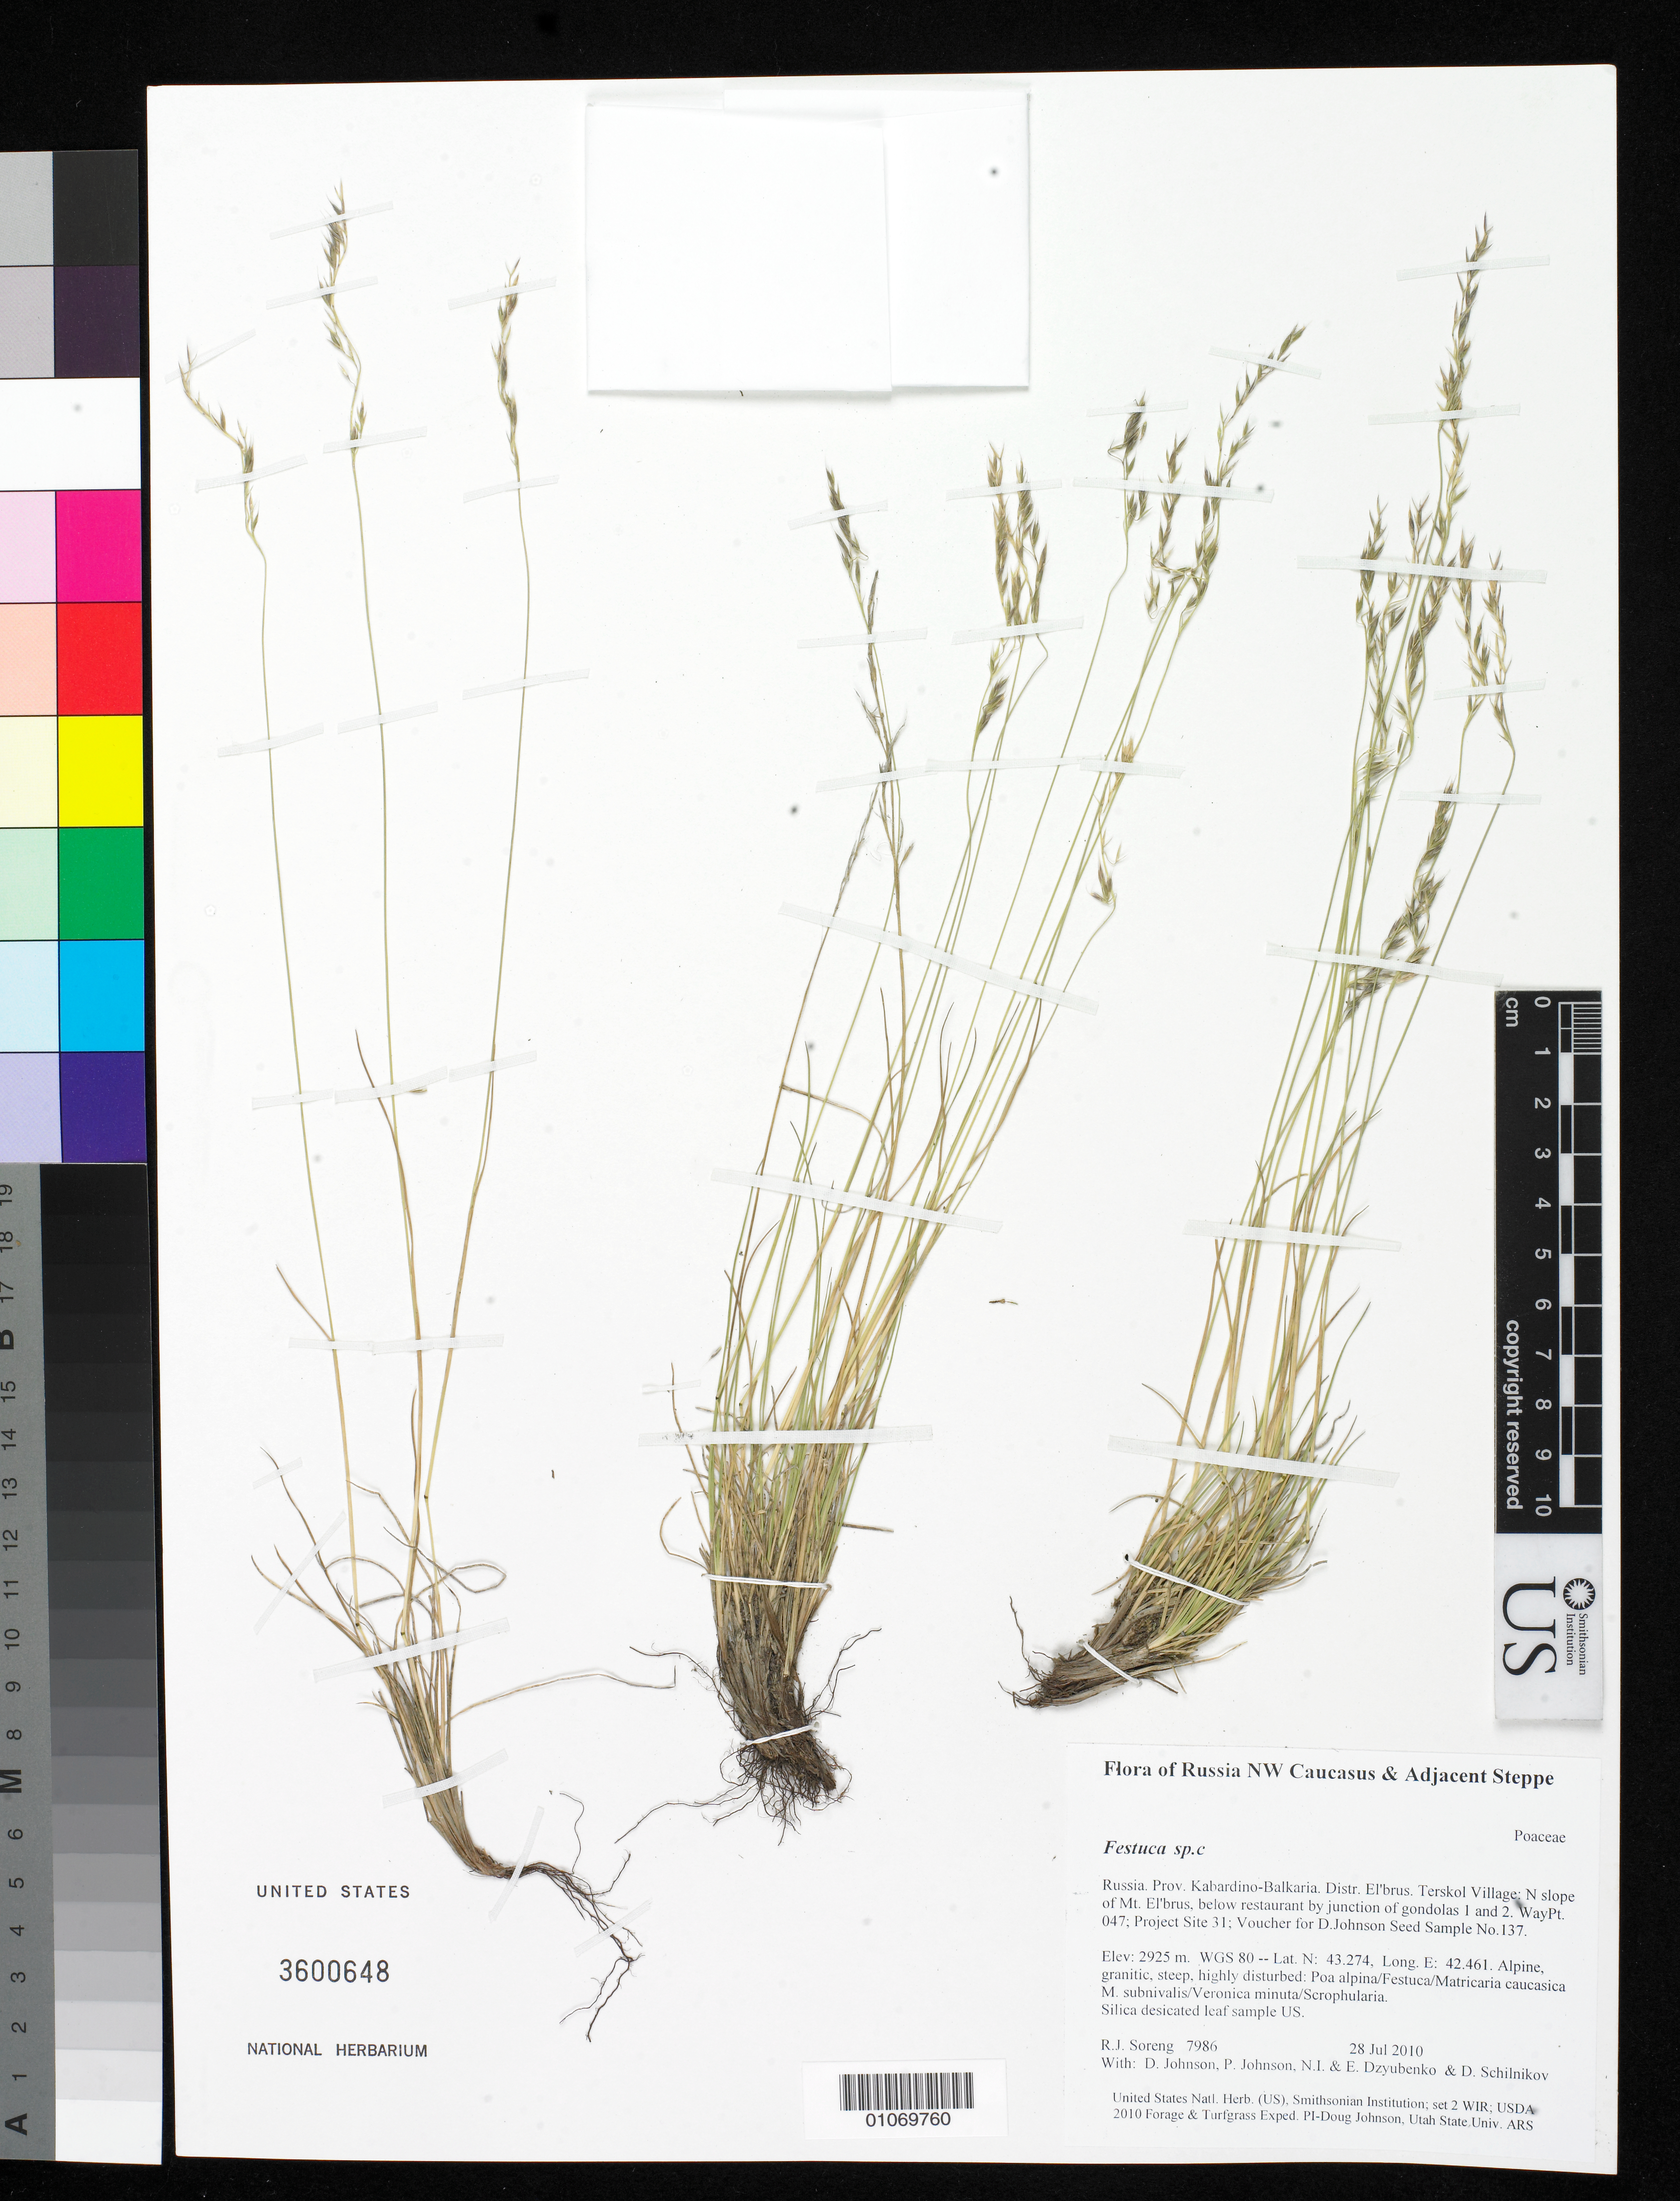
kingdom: Plantae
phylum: Tracheophyta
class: Liliopsida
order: Poales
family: Poaceae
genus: Festuca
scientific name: Festuca sp.c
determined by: Soreng, Robert J., Research Associate (BOT), Smithsonian Institution - National Museum of Natural History (UNITED STATES)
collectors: R. J. Soreng, D. Johnson, P. Johnson, N. Dzyubenko, E. Dzyubenko & D. Schilnikov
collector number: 7986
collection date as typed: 28 Jul 2010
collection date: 2010-07-28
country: Russian Federation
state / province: Kabardino-Balkar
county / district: El'brus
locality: Terskol Village: N slope of Mt. El'brus, below restaurant by junction of gondolas 1 and 2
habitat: Alpine, granitic, steep, highly disturbed: Poa alpina/Festuca/Matricaria caucasica M. subnivalis/Veronica minuta/Scrophularia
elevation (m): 2925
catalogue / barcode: US 3600648